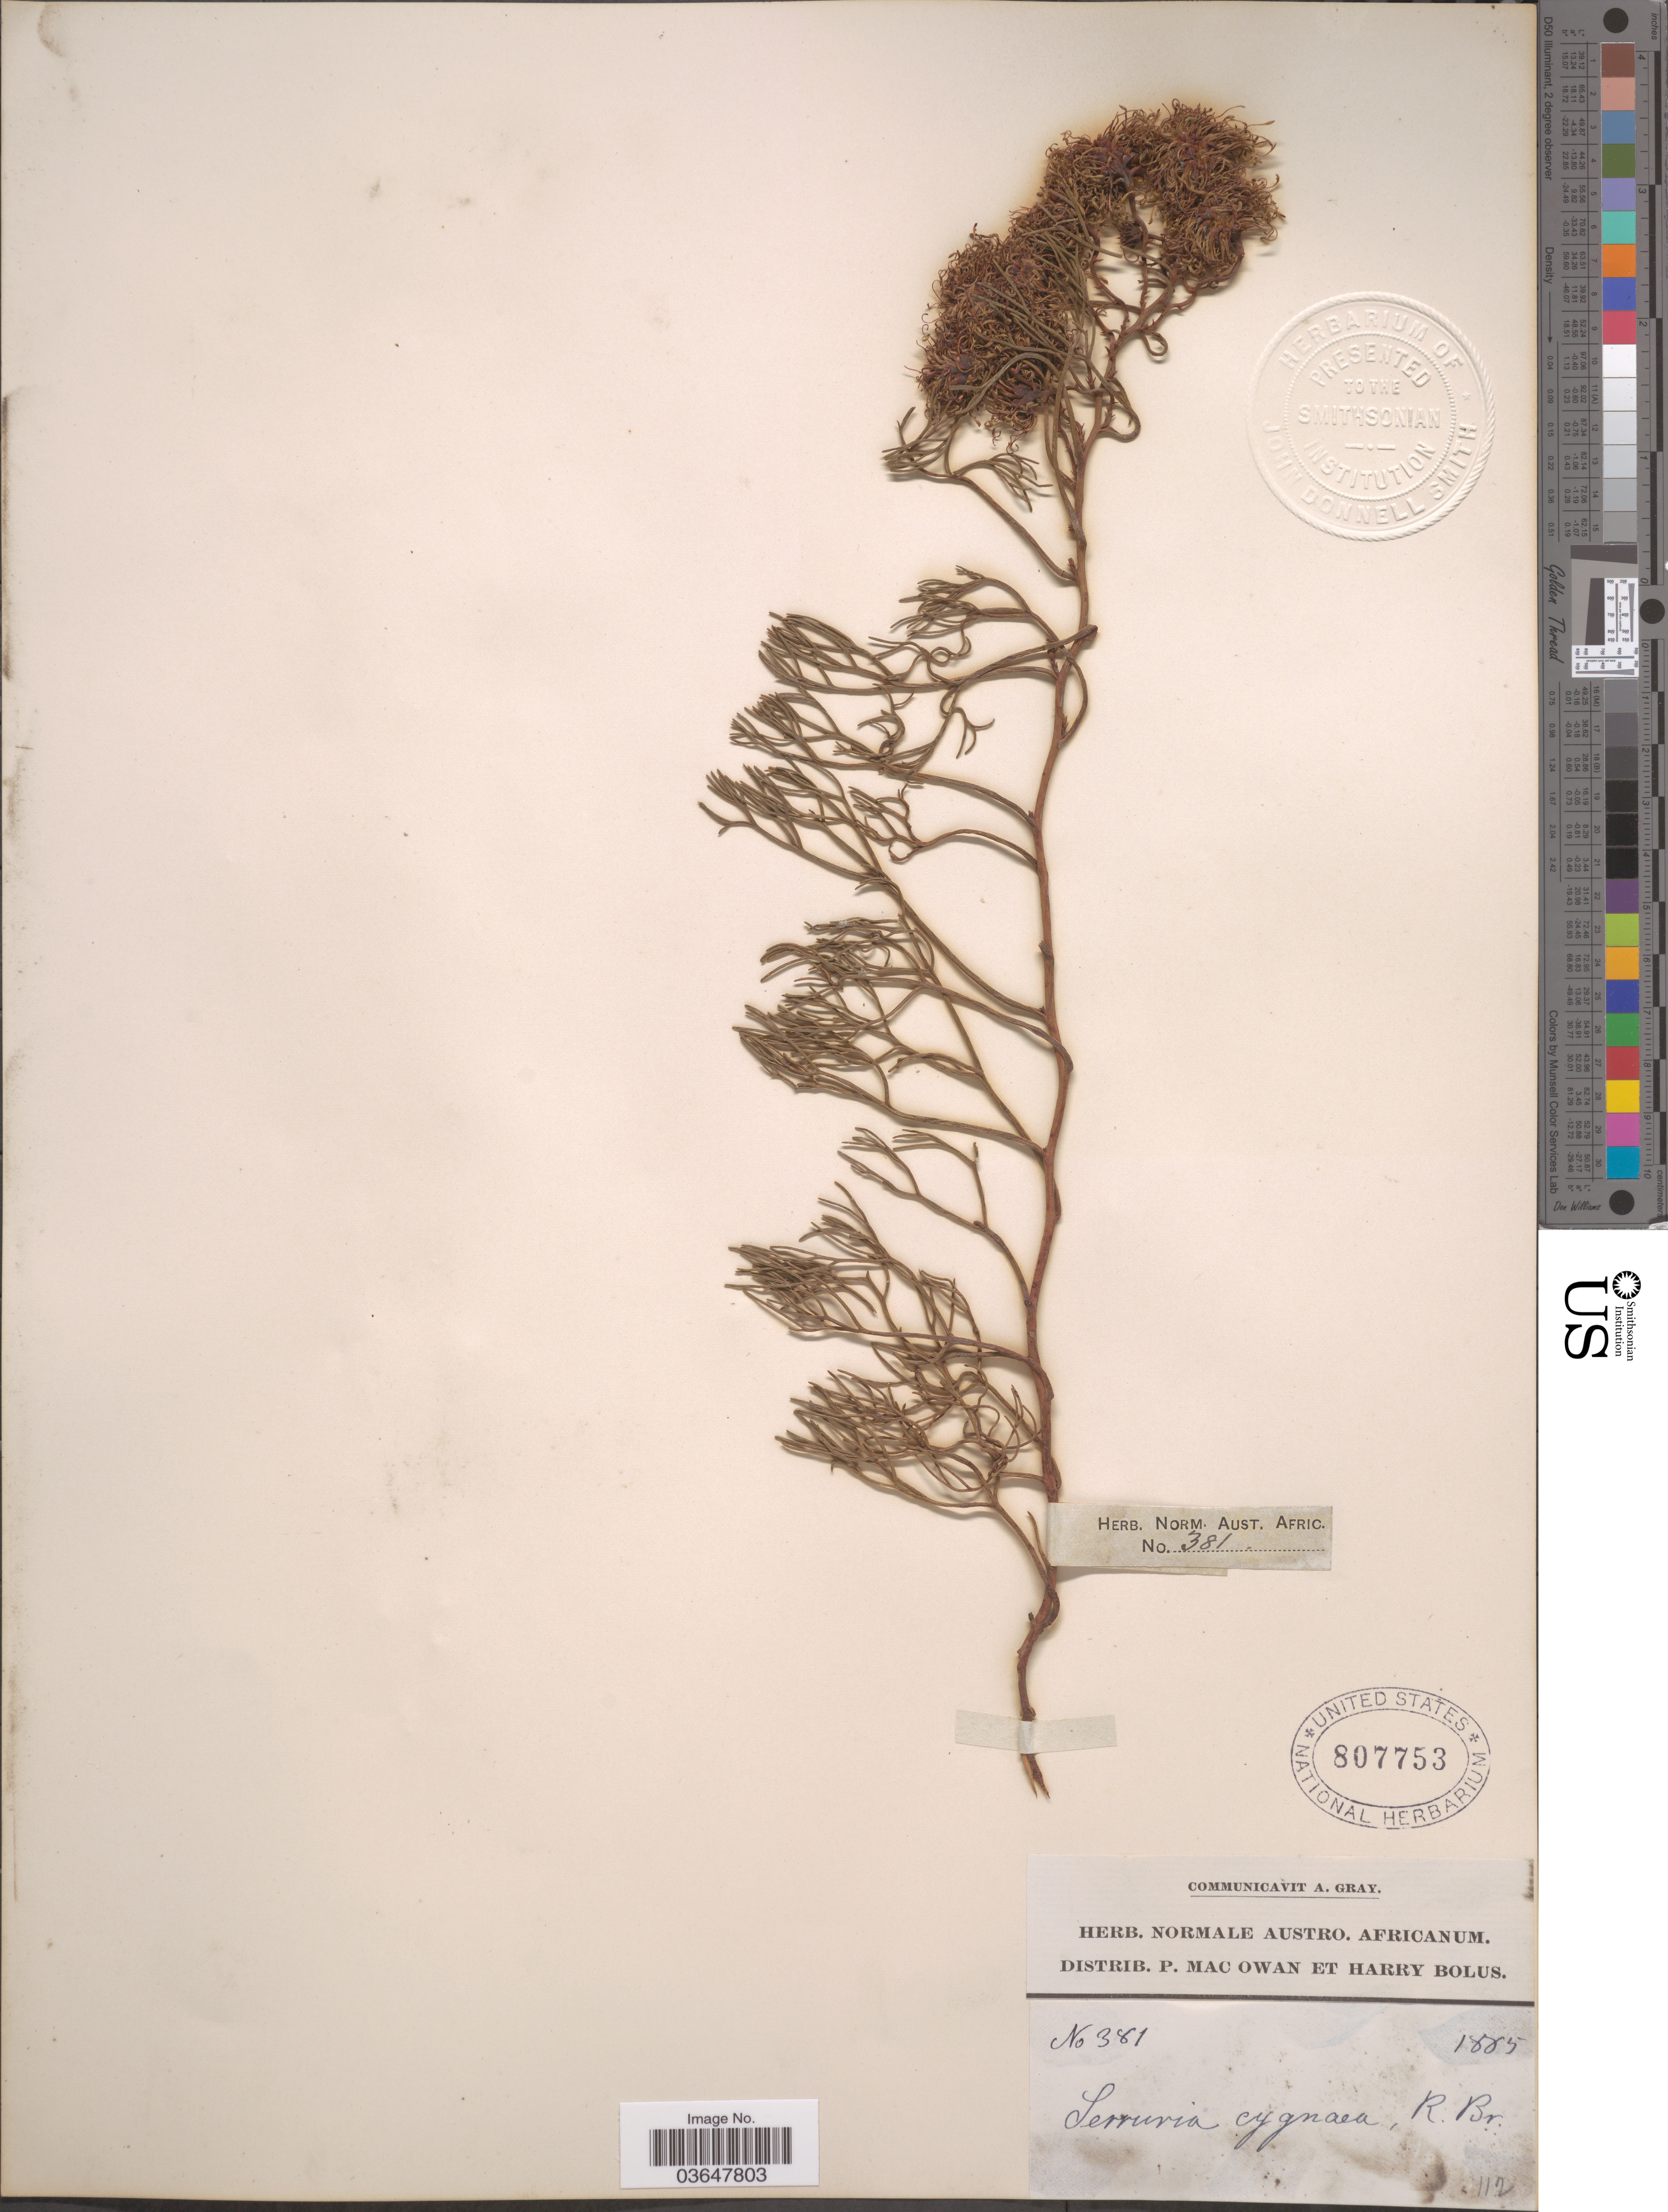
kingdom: Plantae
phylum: Tracheophyta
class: Magnoliopsida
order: Proteales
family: Proteaceae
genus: Serruria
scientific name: Serruria cygnea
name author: R. Br.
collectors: P. MacOwan & H. Bolus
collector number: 381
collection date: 1885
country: South Africa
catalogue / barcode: US 807753